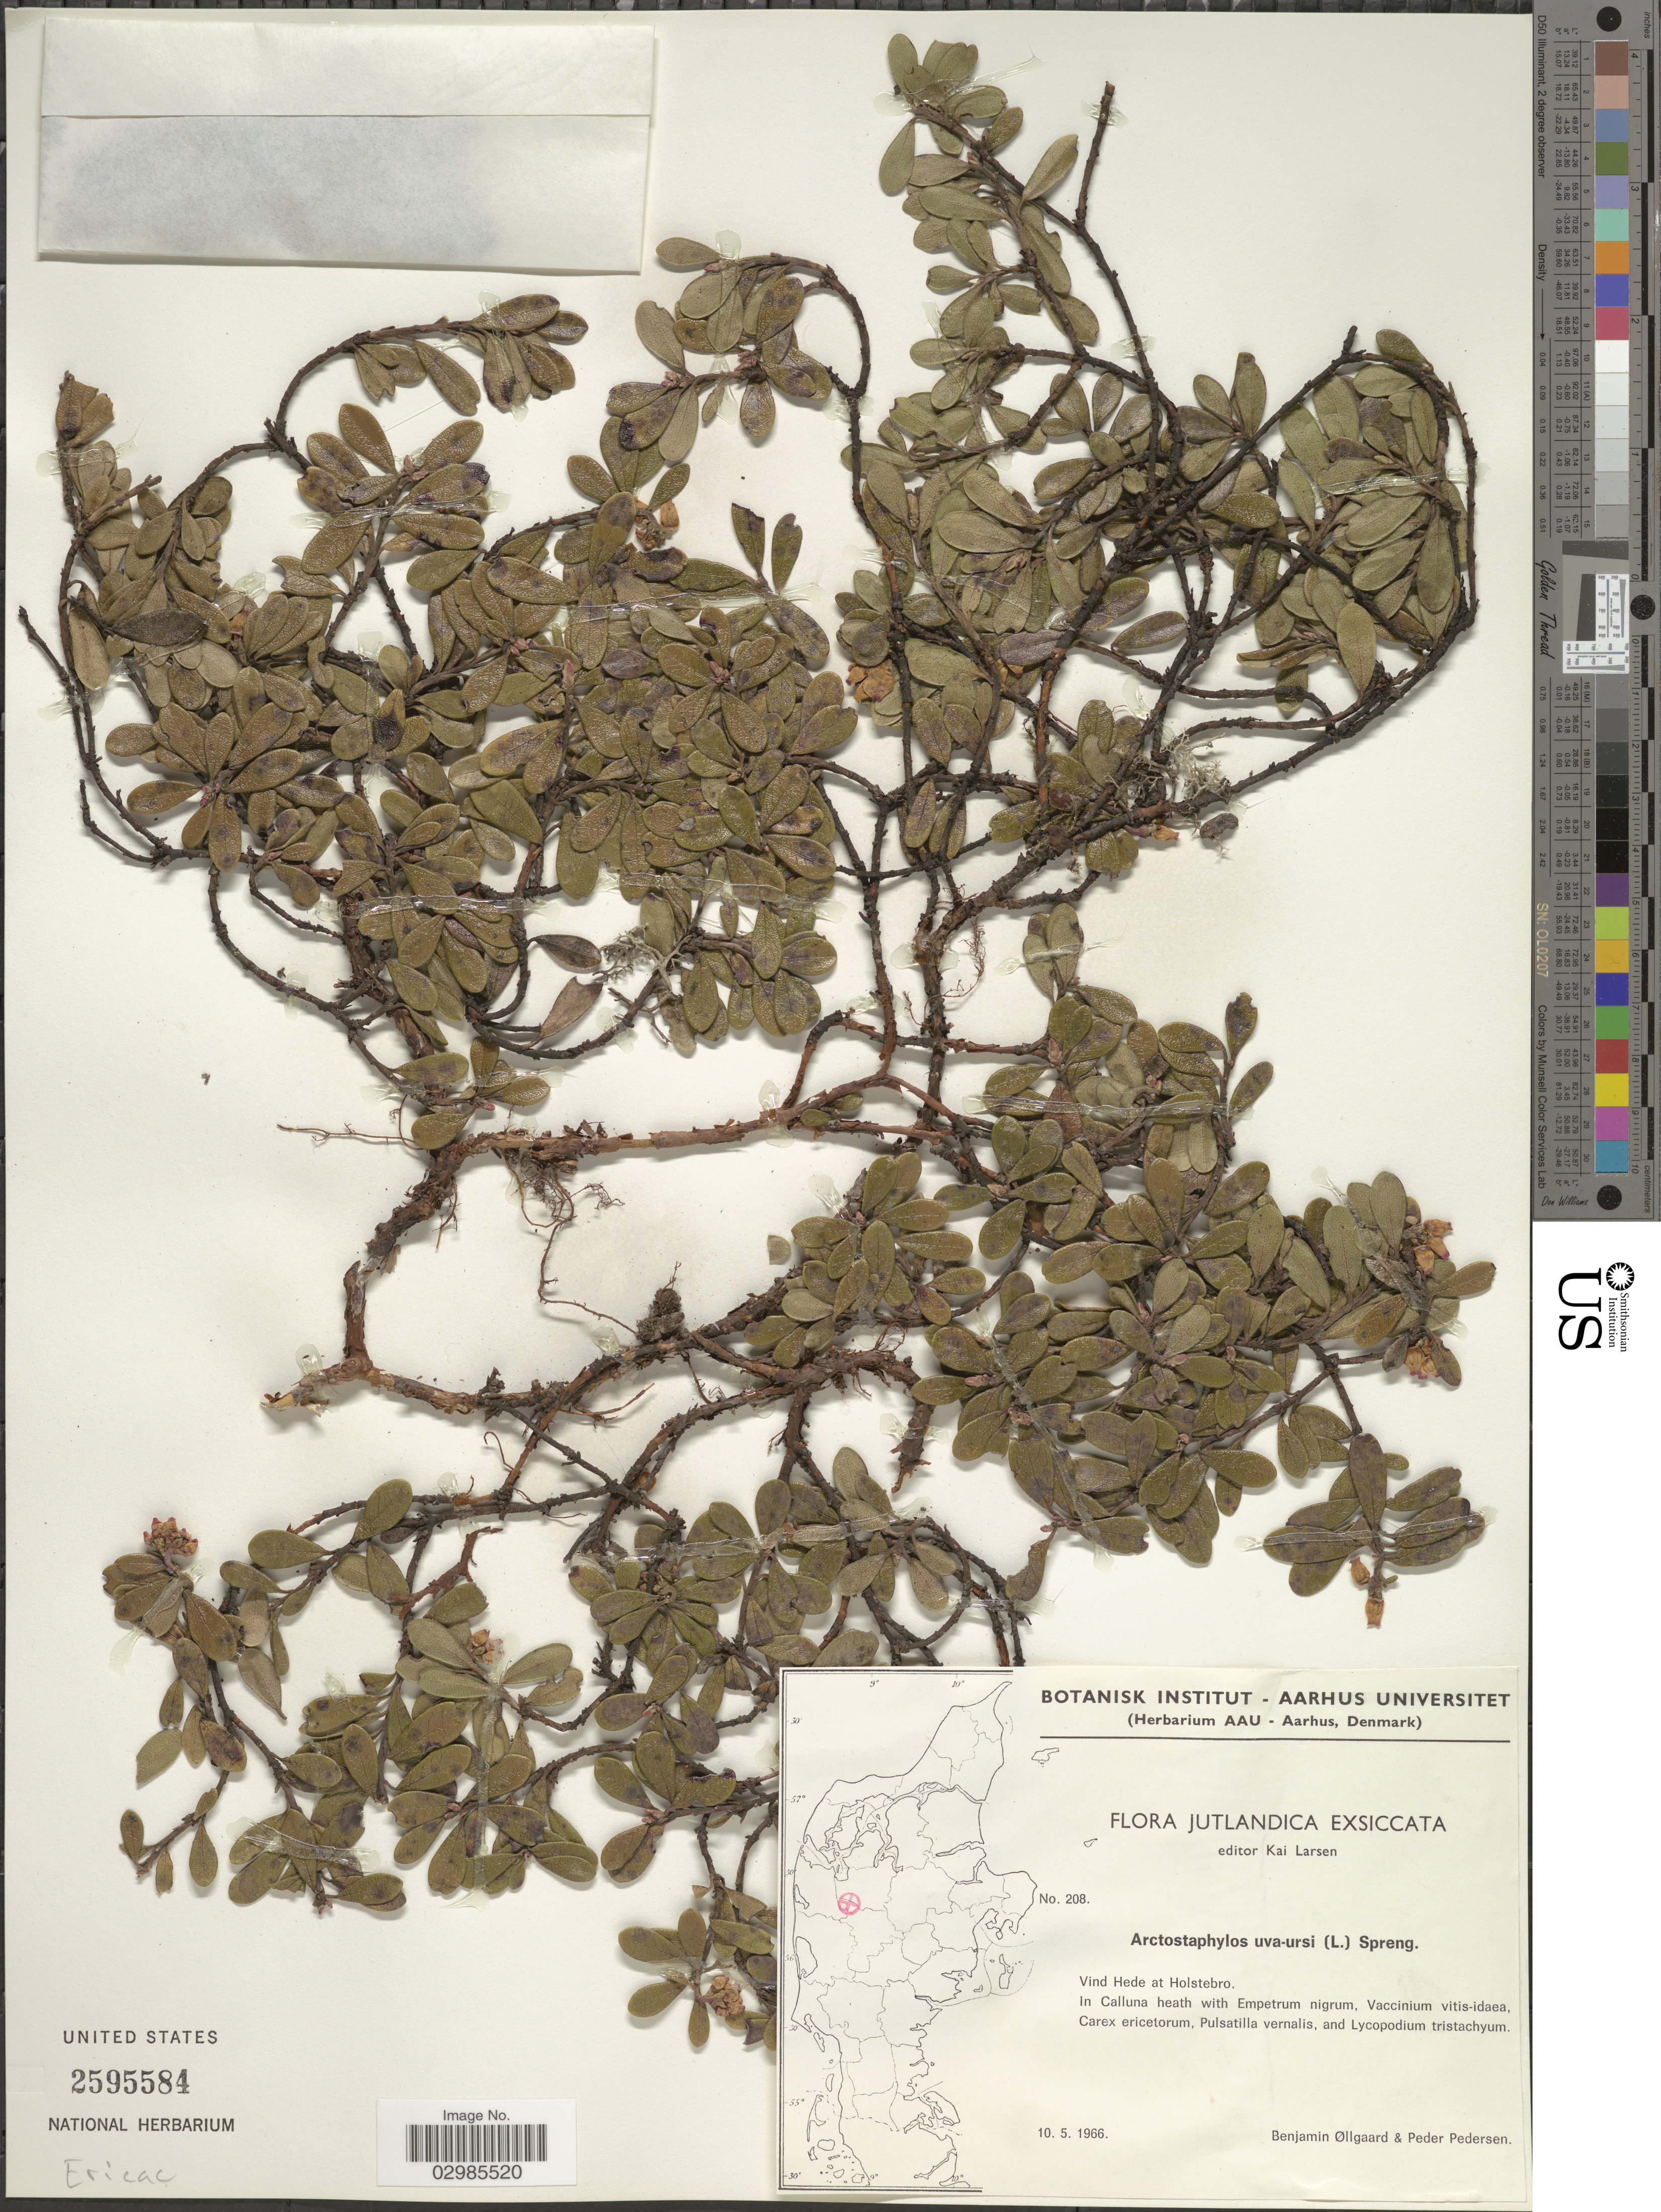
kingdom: Plantae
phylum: Tracheophyta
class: Magnoliopsida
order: Ericales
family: Ericaceae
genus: Arctostaphylos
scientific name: Arctostaphylos uva-ursi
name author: (L.) Spreng.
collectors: B. Øllgaard & P. Pedersen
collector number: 208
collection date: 1966-05-10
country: Denmark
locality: Jutlandica, Vind Hede at Holstebro.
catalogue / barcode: US 2595584